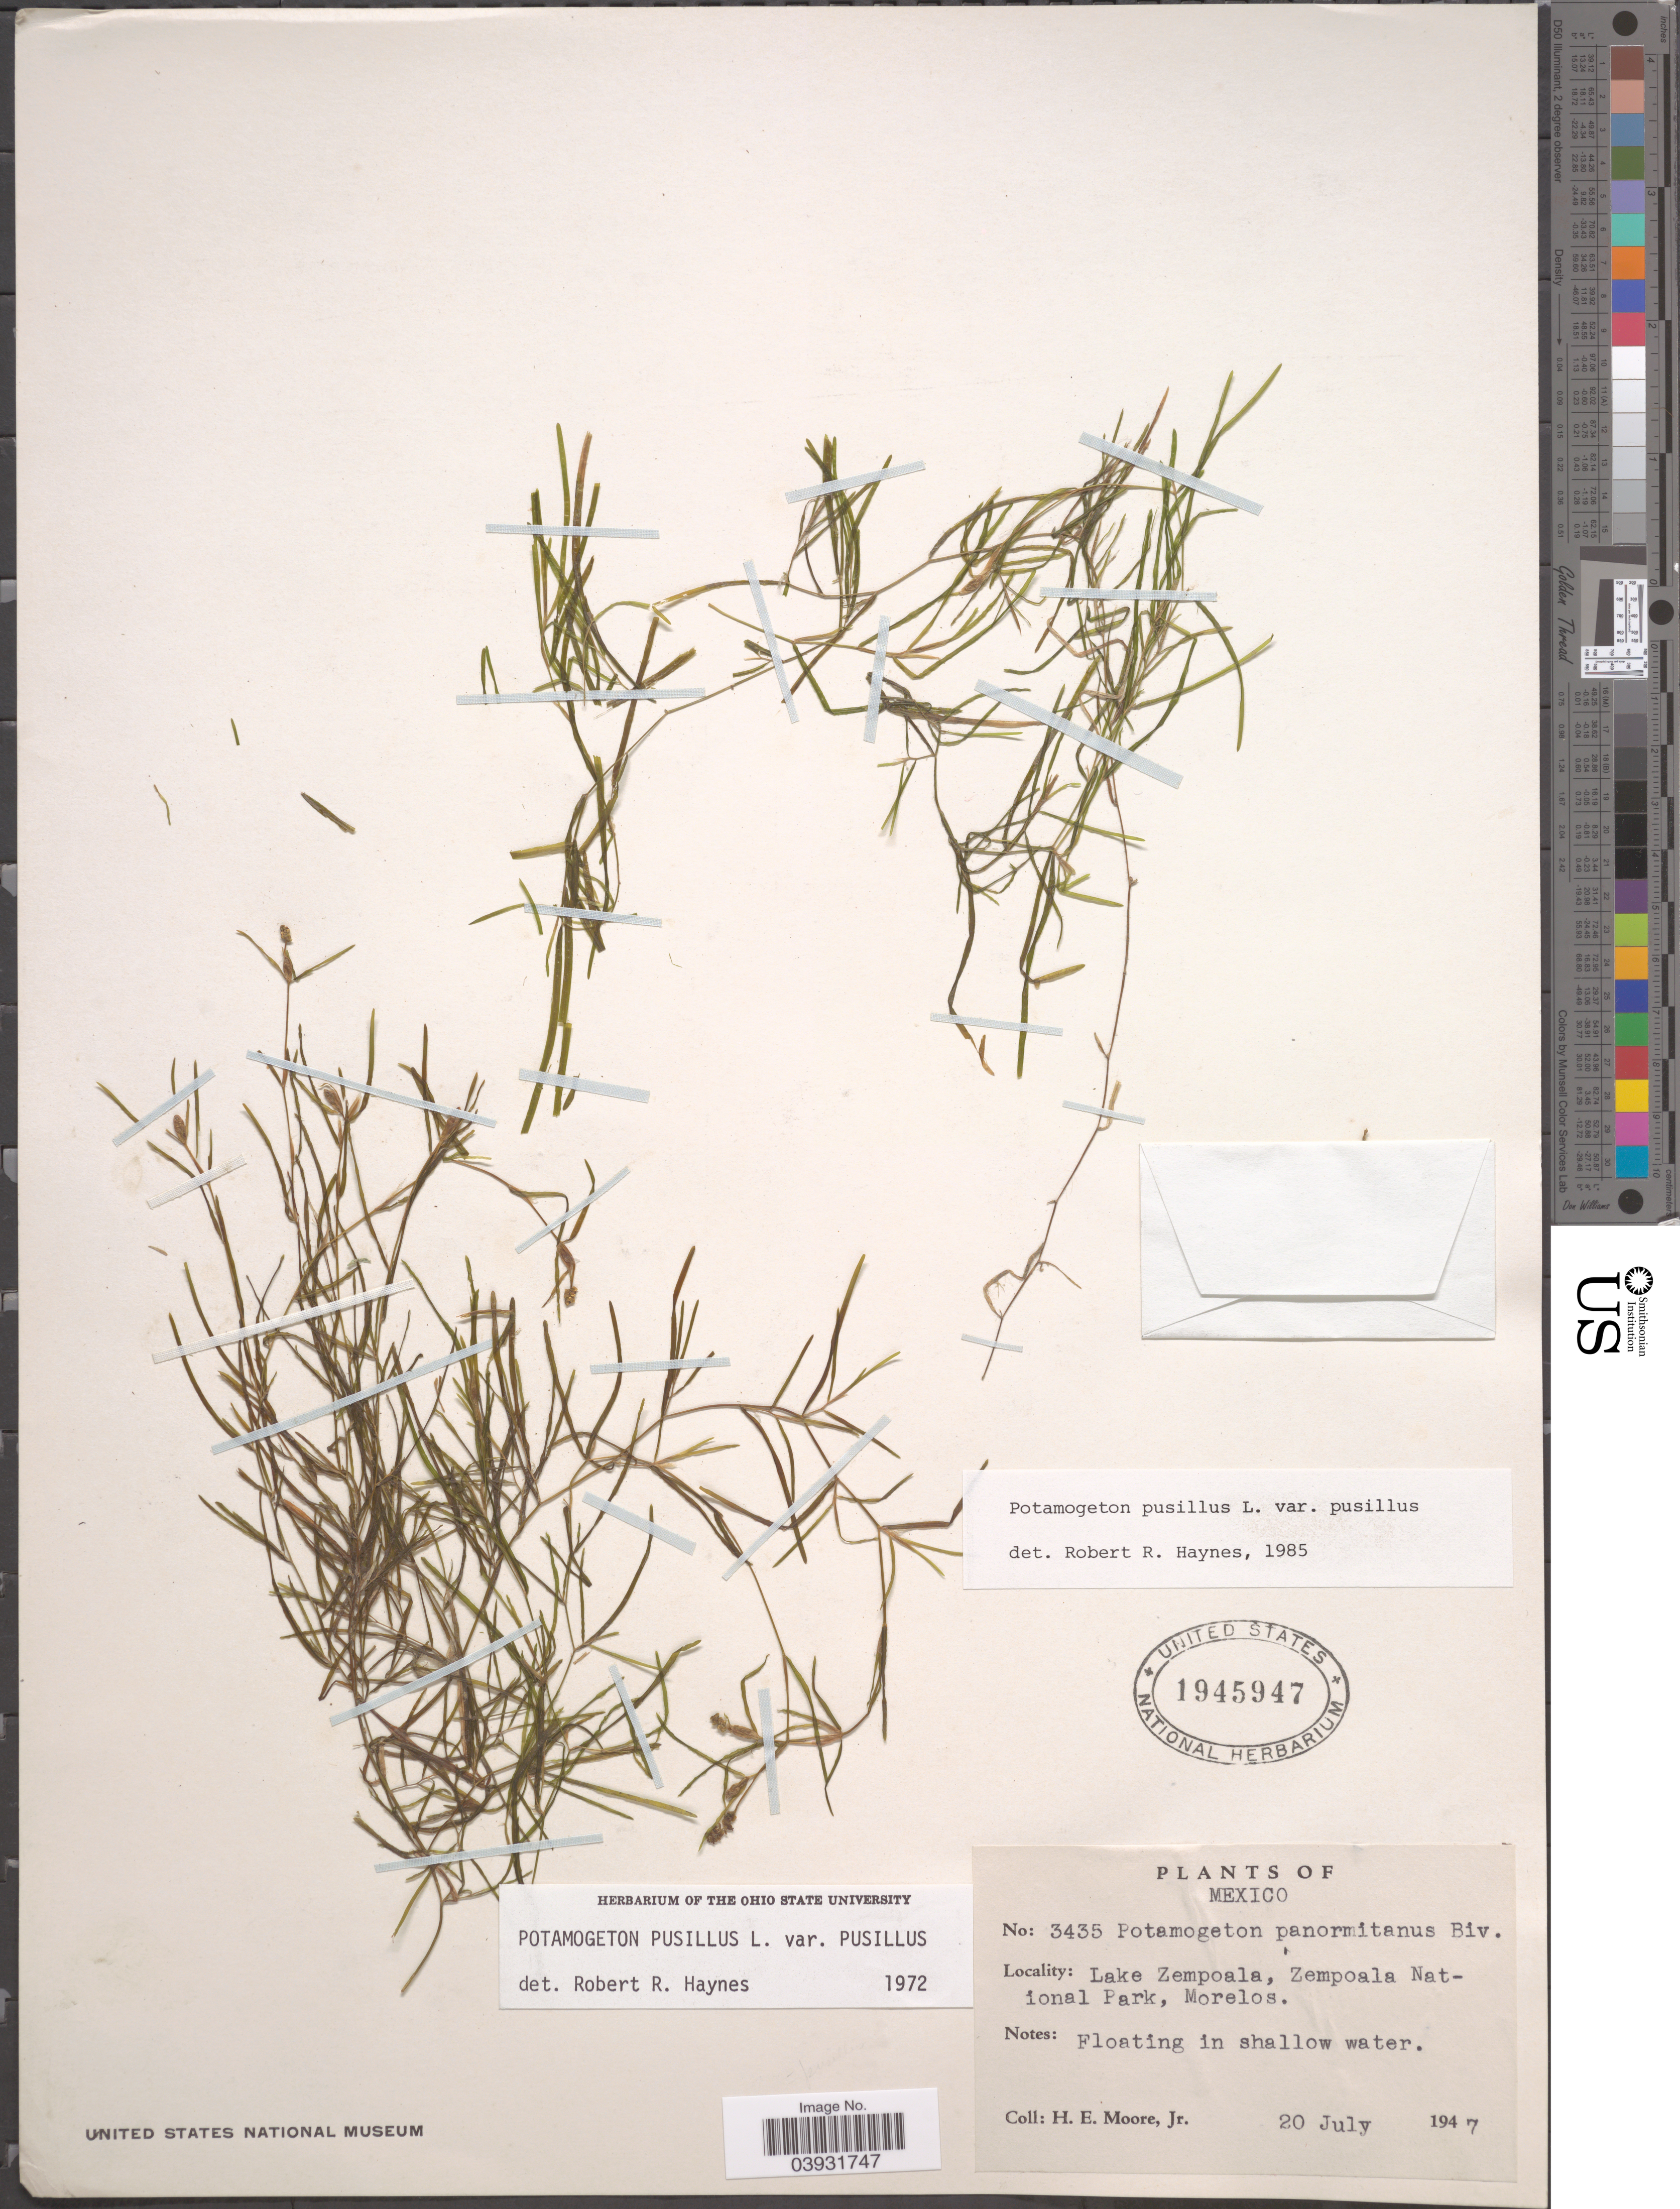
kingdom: Plantae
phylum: Tracheophyta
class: Liliopsida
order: Alismatales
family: Potamogetonaceae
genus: Potamogeton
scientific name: Potamogeton pusillus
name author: L.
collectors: H. Moore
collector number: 3435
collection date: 1947-07-20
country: Mexico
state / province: Morelos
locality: Lake Zempoala, Zempoala National Park.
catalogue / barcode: US 1945947